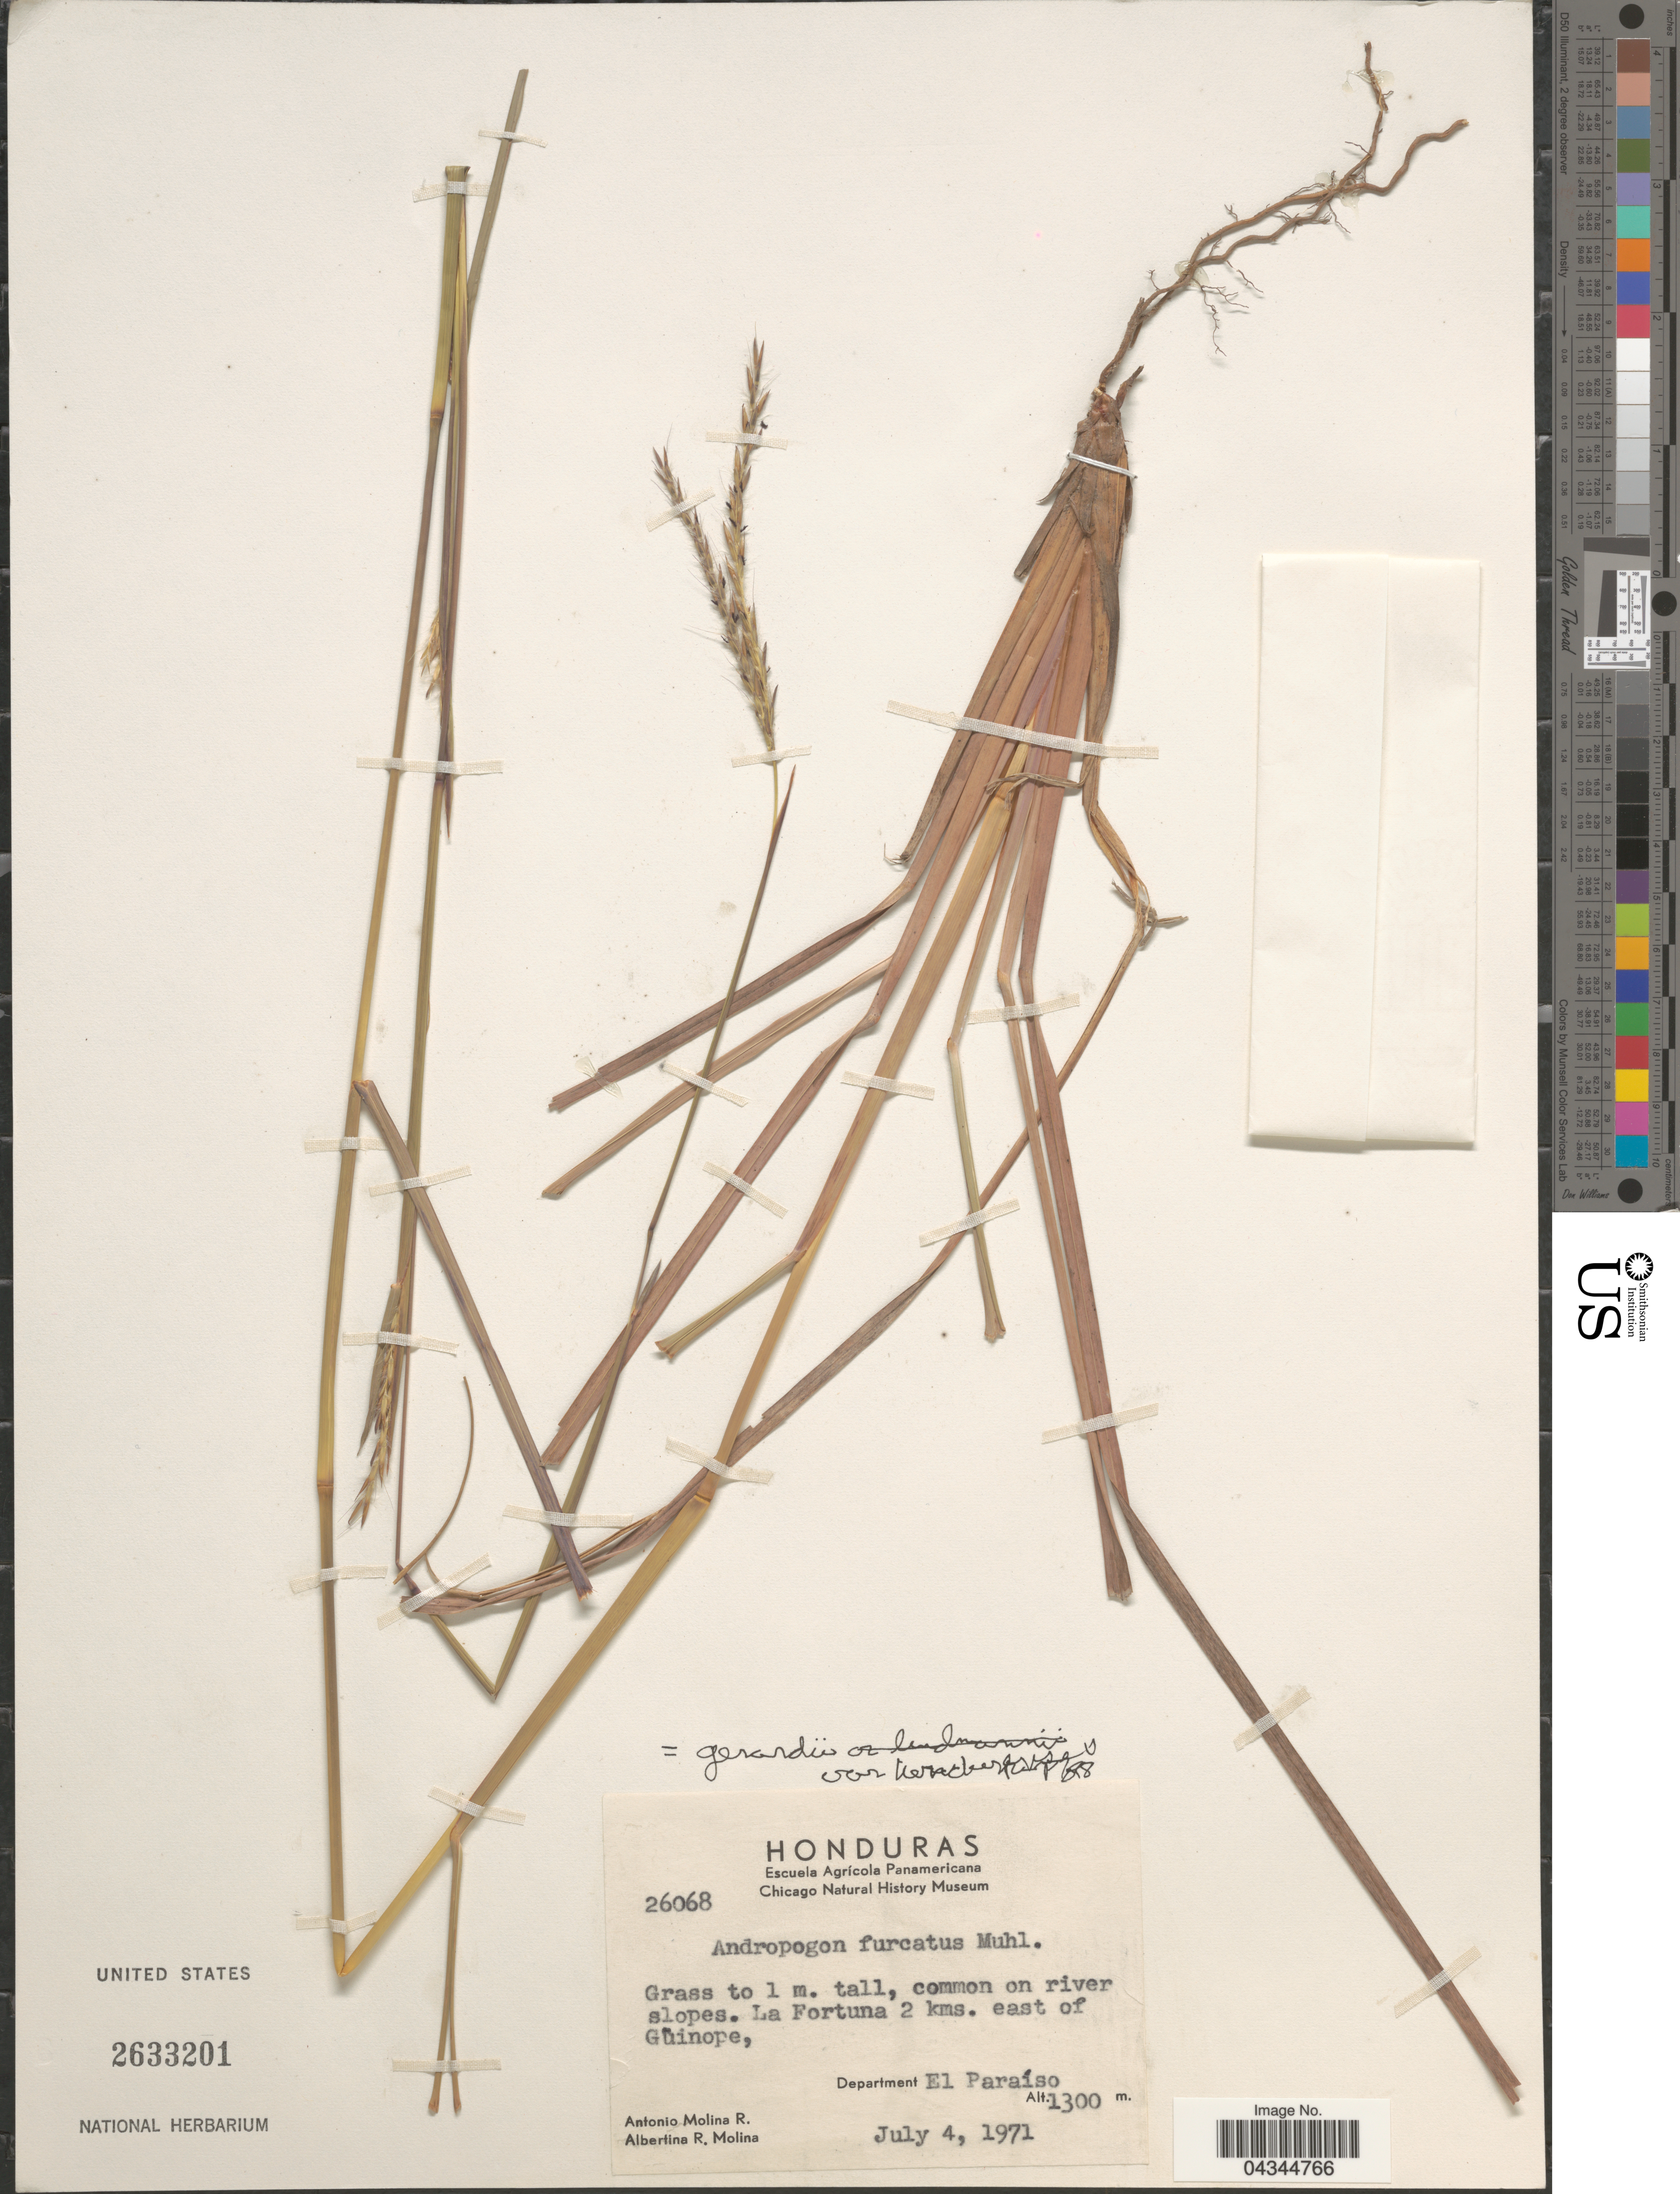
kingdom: Plantae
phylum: Tracheophyta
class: Liliopsida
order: Poales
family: Poaceae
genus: Andropogon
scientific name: Andropogon gerardii var. hondurensis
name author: R.W. Pohl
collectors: A. Molina R. & A. R. Molina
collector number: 26068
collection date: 1971-07-04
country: Honduras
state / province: El Paraiso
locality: Common on river slopes. La Fortuna 2 kms. east of Güinope, Department El Paraíso.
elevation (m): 1300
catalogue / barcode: US 2633201